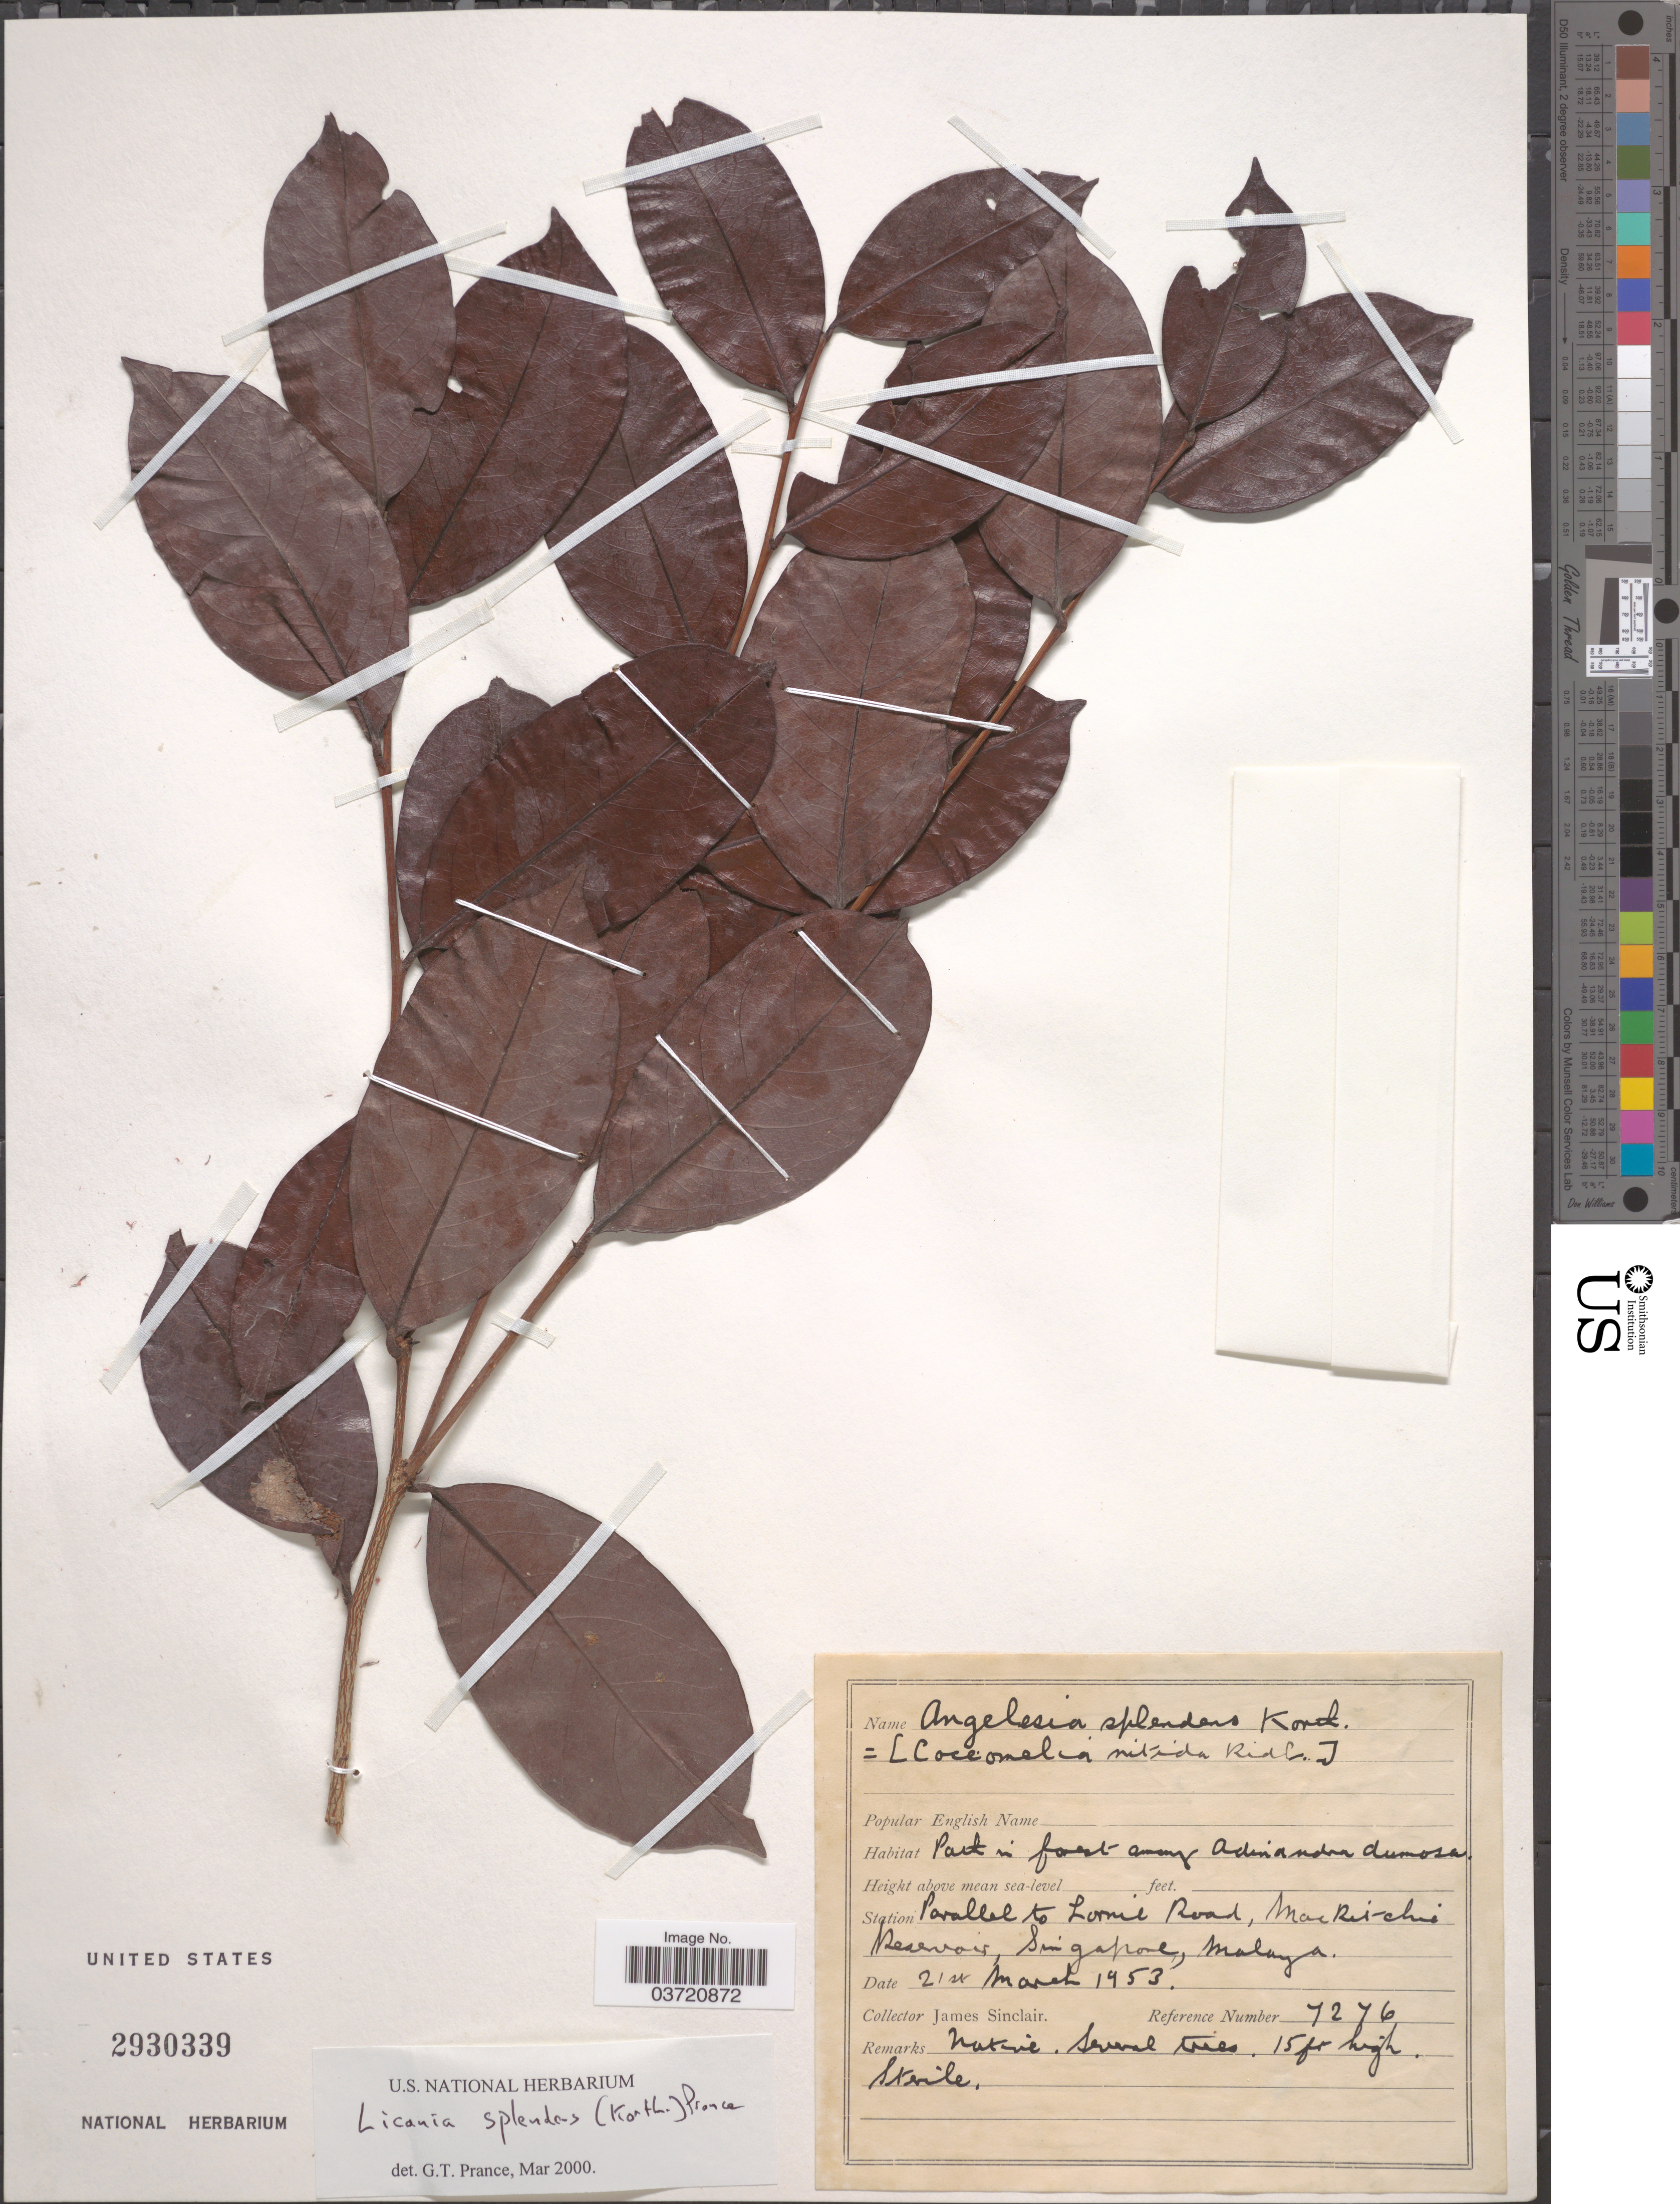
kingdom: Plantae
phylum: Tracheophyta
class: Magnoliopsida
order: Malpighiales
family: Chrysobalanaceae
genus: Licania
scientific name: Licania splendens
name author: (Korth.) Prance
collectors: J. Sinclair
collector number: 7276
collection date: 1953-03-21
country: Singapore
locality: Station parallel to Lornie Road, MacRitchie Reservoir, Malaya.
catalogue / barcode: US 2930339